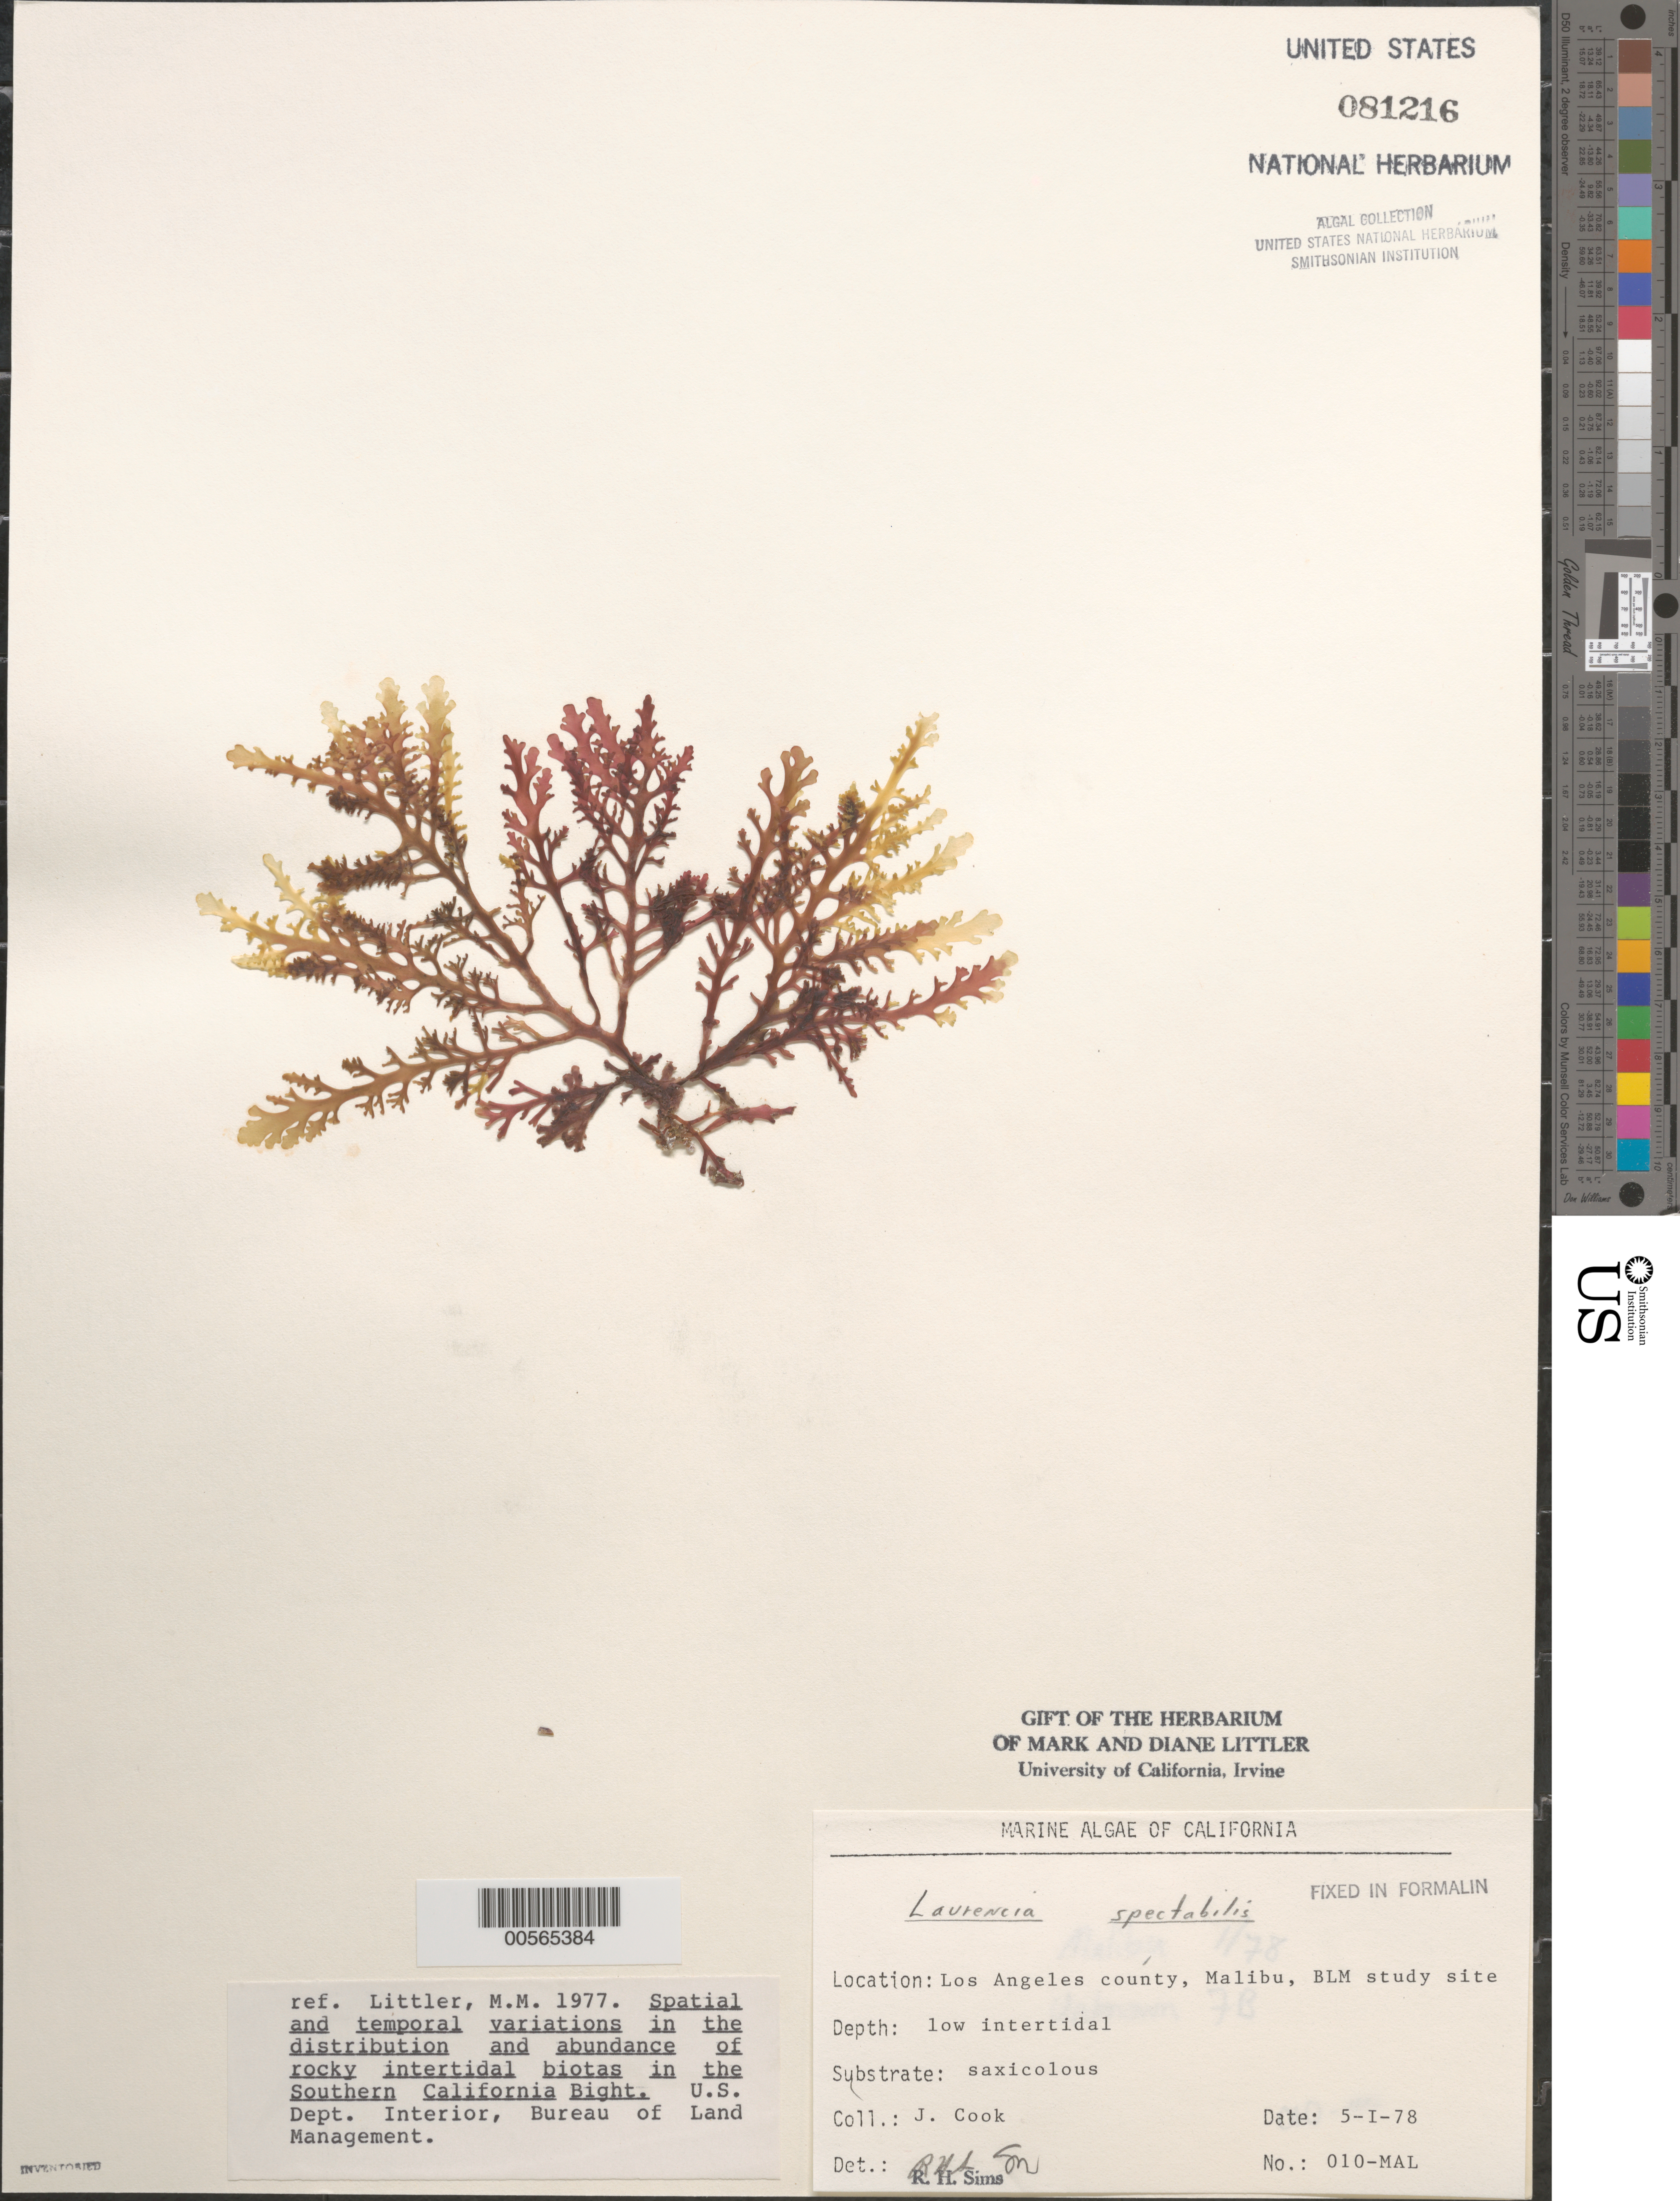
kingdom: Plantae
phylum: Rhodophyta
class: Florideophyceae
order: Ceramiales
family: Rhodomelaceae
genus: Osmundea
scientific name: Osmundea spectabilis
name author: (Postels & Rupr.) K.W. Nam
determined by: Algae name updating Project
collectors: J. Cook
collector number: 010-mal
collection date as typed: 05 Jan 1978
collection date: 1978-01-05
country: United States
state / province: California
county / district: Los Angeles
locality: Malibu, near Paradise Cove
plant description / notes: BLM-SOCALBIGHT Rocky Intertidal Survey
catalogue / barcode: US 81216